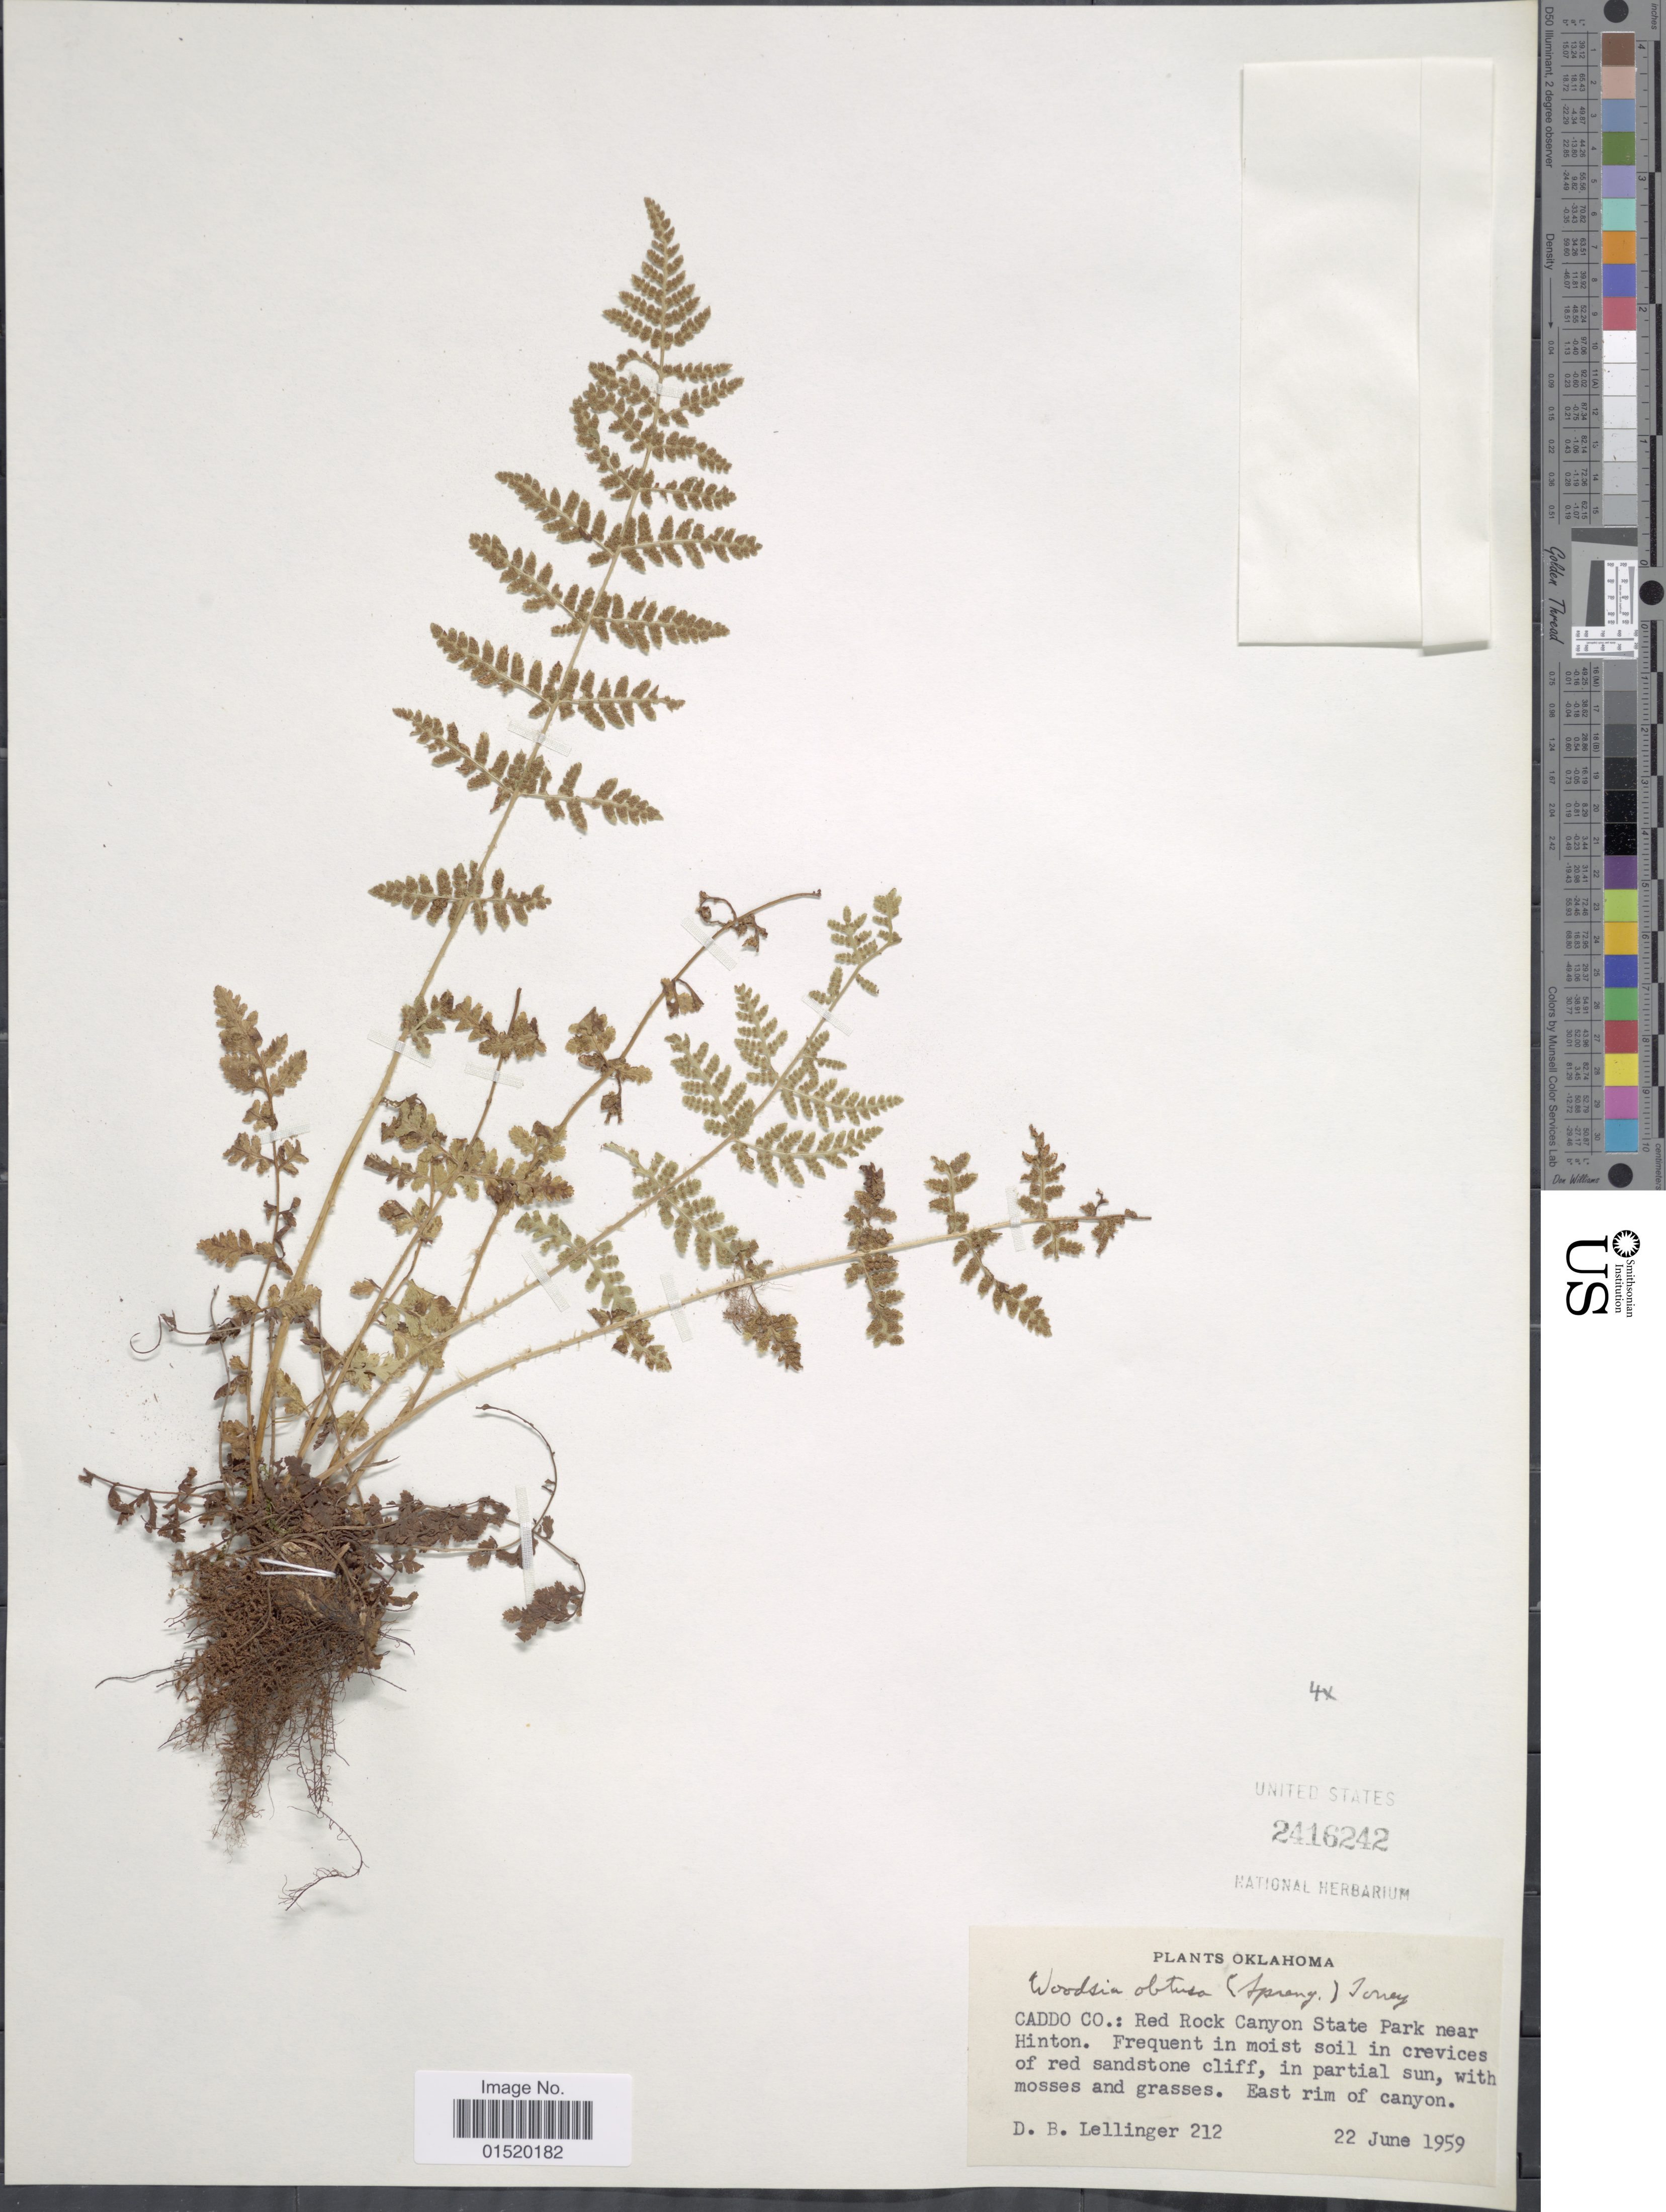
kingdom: Plantae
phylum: Tracheophyta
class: Polypodiopsida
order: Polypodiales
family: Woodsiaceae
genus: Woodsia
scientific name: Woodsia obtusa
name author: (Spreng.) Torr.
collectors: D. B. Lellinger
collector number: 212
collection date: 1959-06-22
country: United States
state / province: Oklahoma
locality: Caddo Co: Red Rock Canyon State Park near Hinton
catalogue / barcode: US 2416242